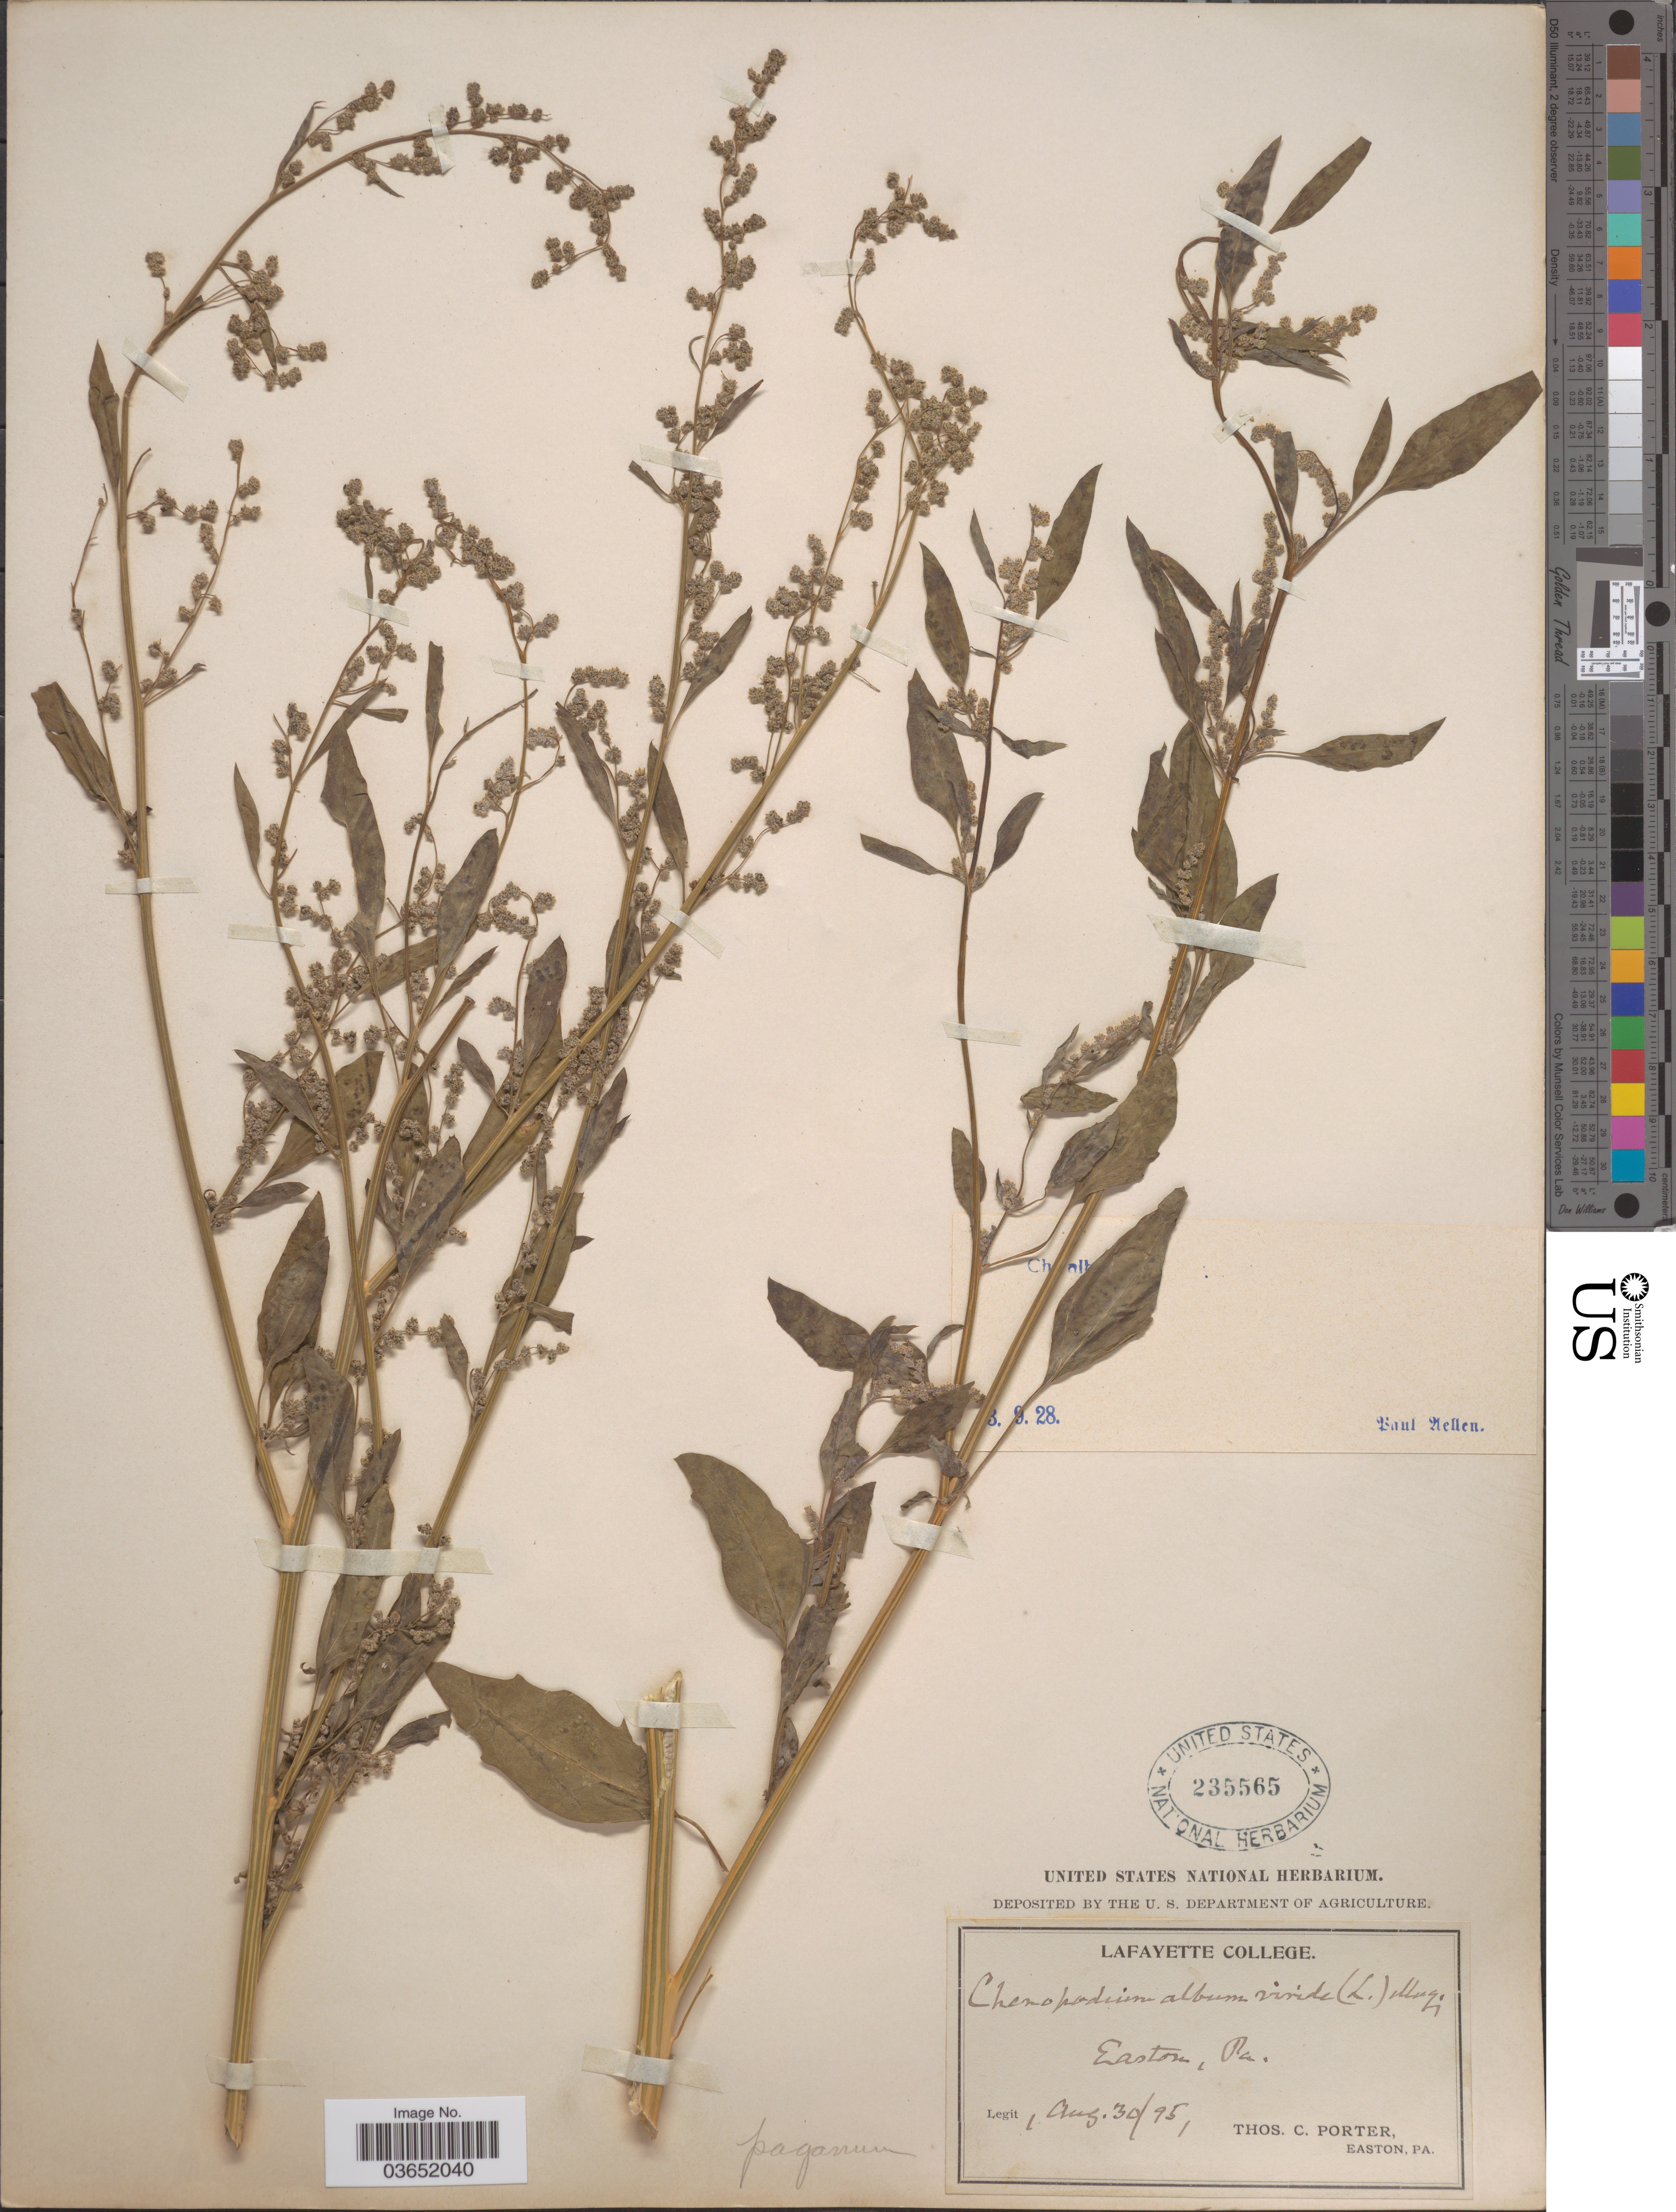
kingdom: Plantae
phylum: Tracheophyta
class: Magnoliopsida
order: Caryophyllales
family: Amaranthaceae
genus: Chenopodium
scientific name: Chenopodium album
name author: L.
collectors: T. Porter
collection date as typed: Transcribed d/m/y: 30/8/95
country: United States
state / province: Pennsylvania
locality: Easton.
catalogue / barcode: US 235565